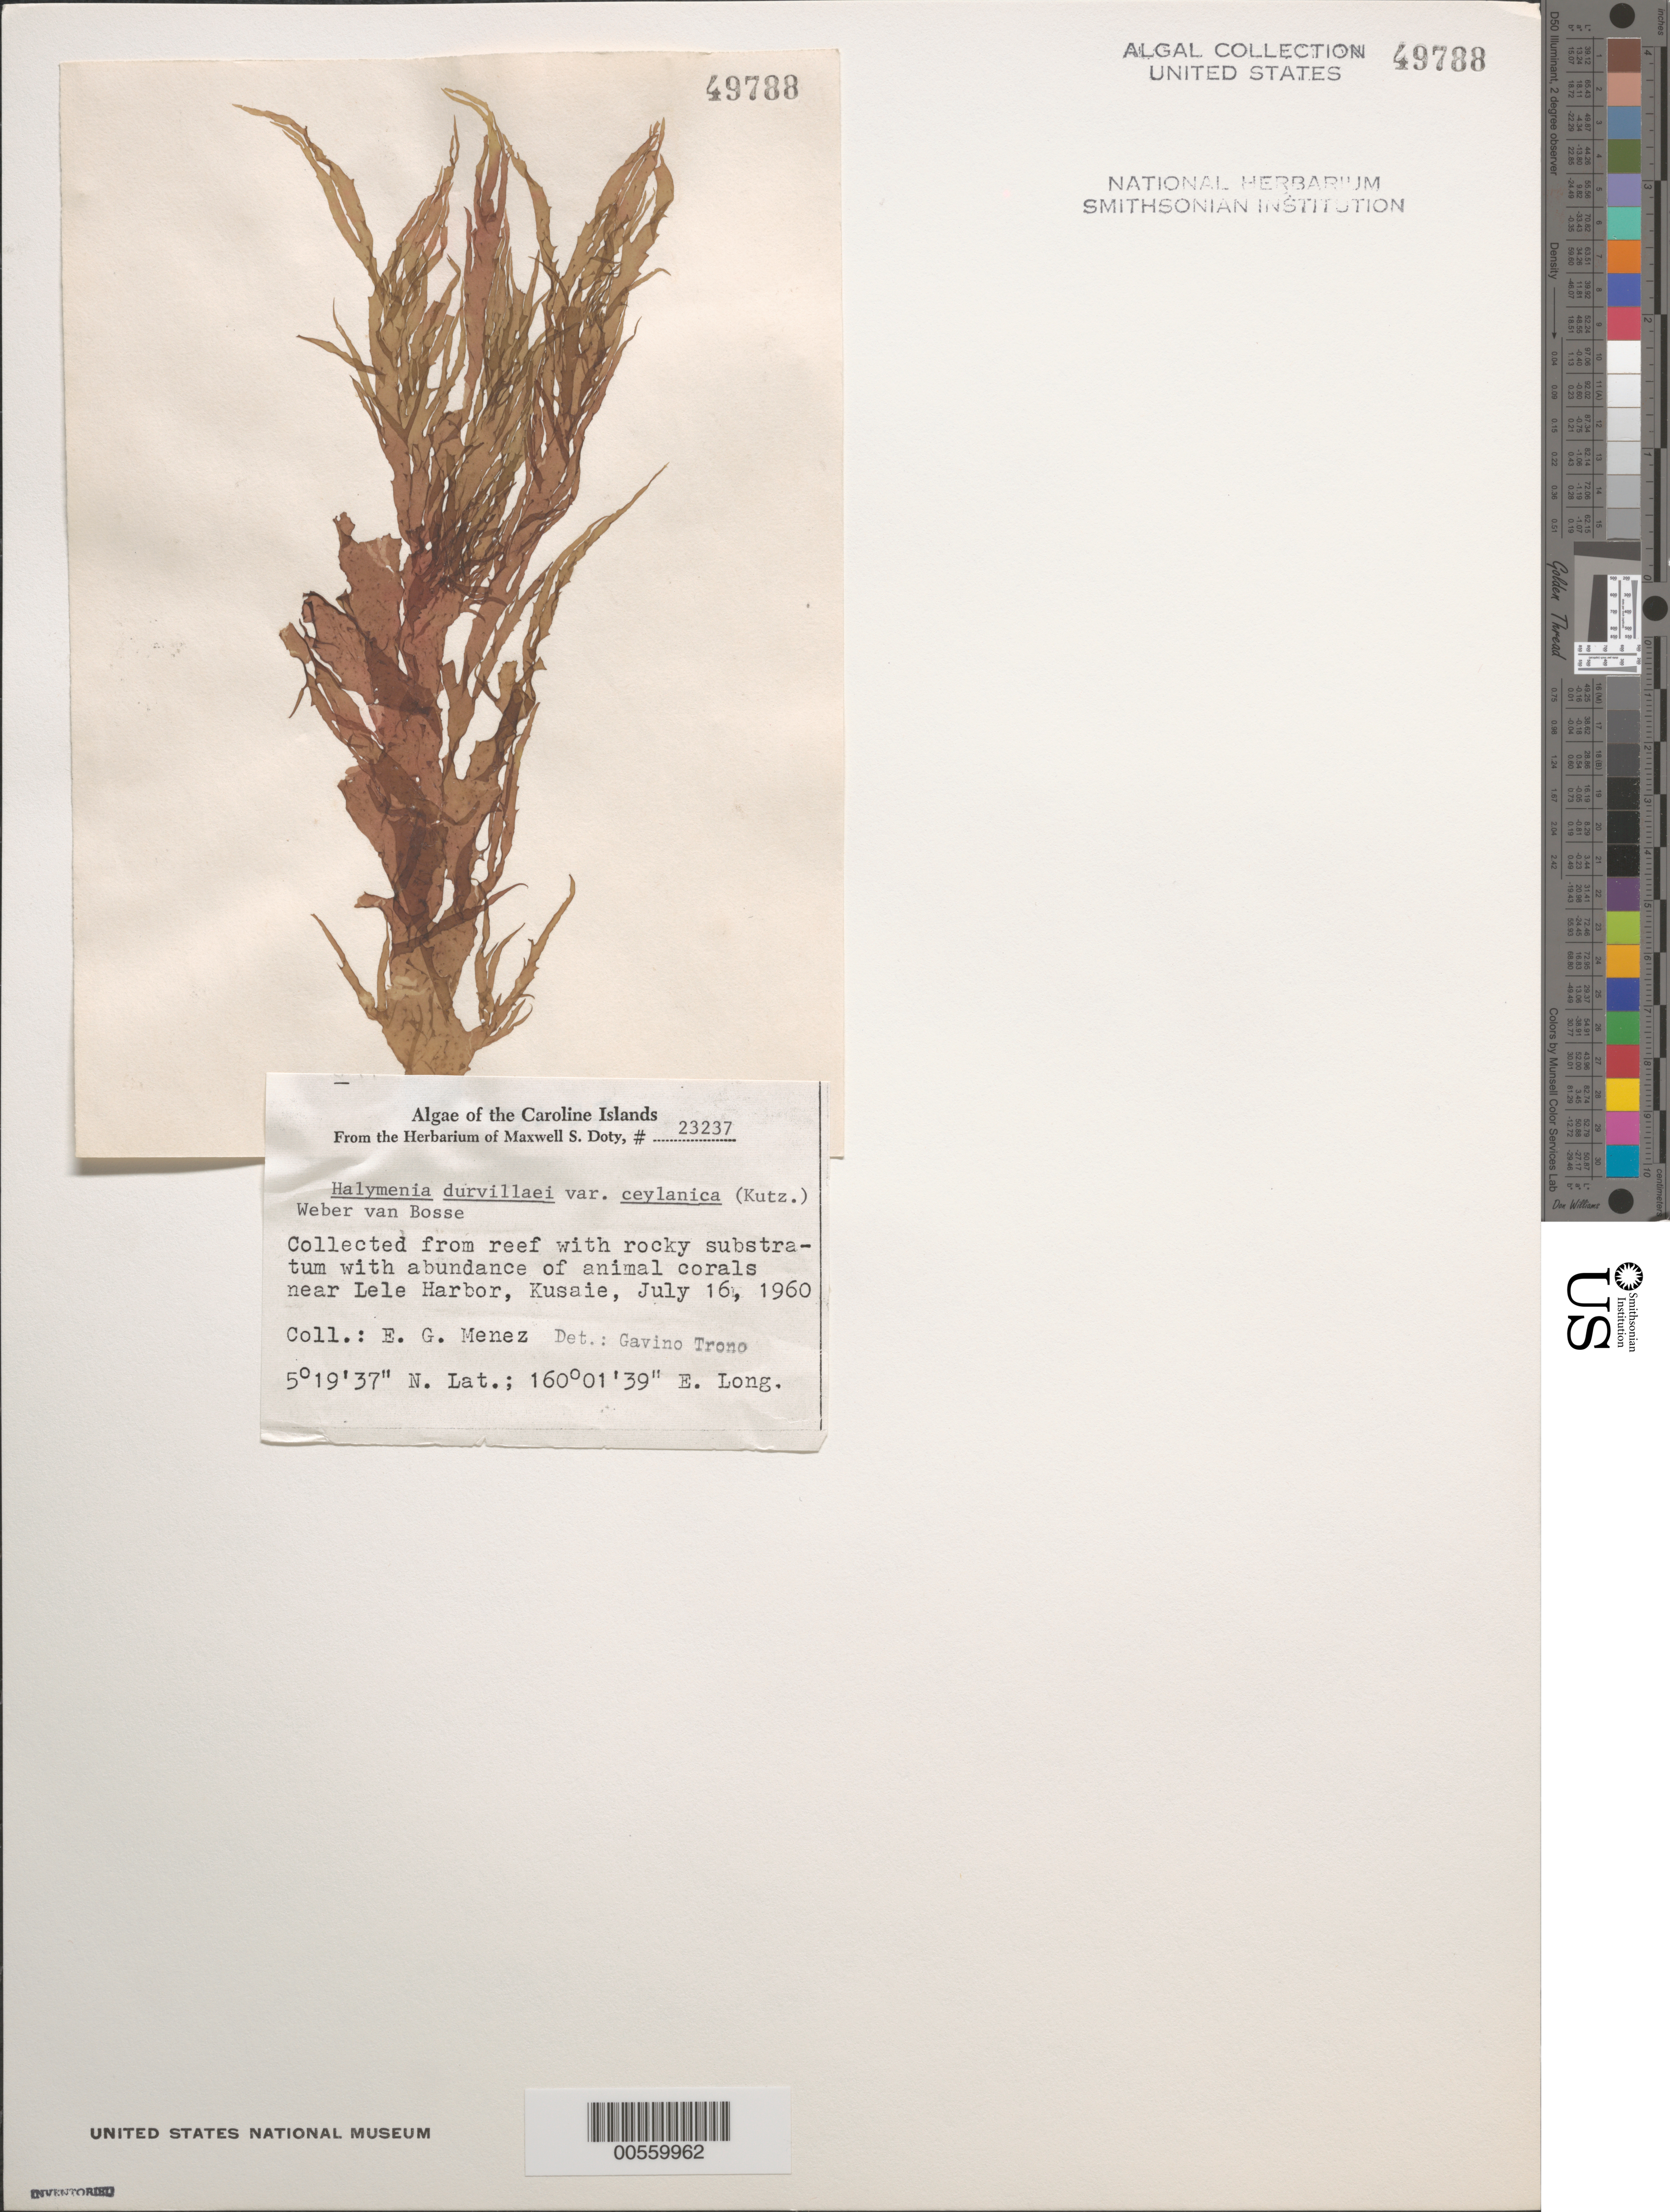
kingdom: Plantae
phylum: Rhodophyta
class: Florideophyceae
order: Halymeniales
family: Halymeniaceae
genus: Halymenia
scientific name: Halymenia durvillaei var. ceylanica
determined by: Trono, Gavino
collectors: Meñez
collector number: MSD 23237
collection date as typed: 16 Jul 1960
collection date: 1960-07-16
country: Micronesia, Federated States of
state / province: Kosrae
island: Kosrae [Kusaie]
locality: Near Lele Harbor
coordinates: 5 19' 37" N. Lat., 160 01' 39" E. Long.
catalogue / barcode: US 49788